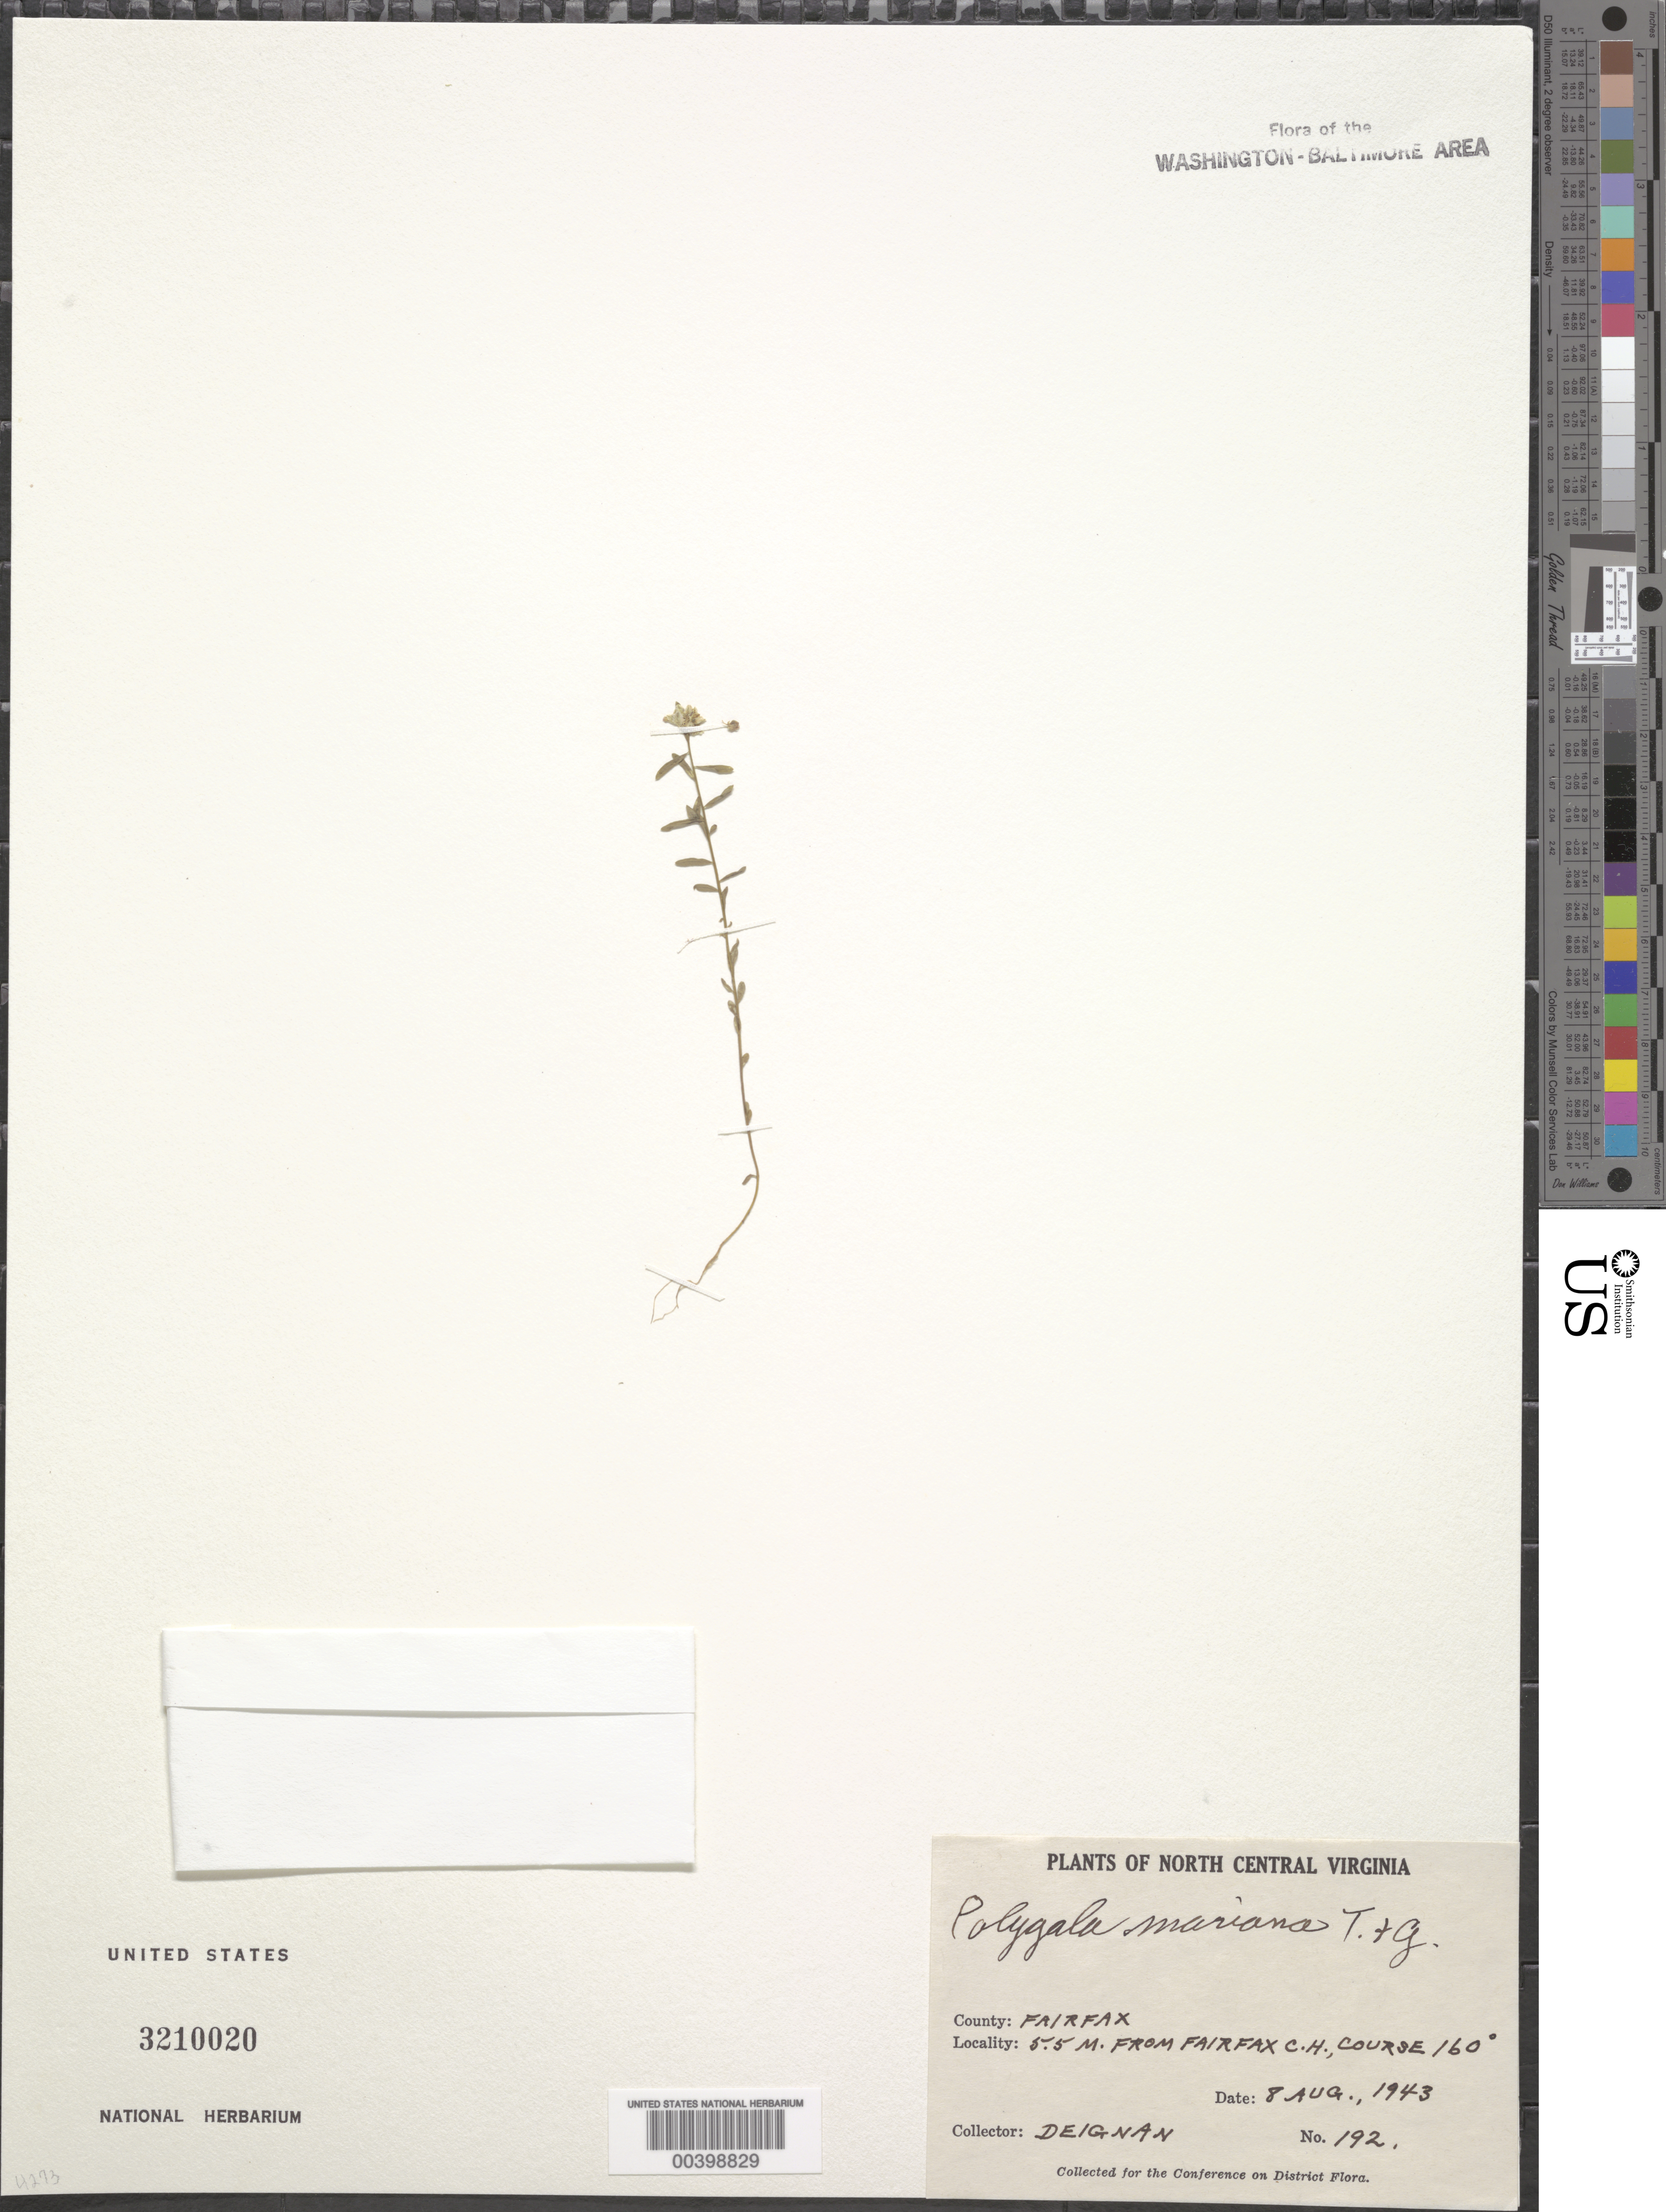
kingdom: Plantae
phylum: Tracheophyta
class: Magnoliopsida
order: Fabales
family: Polygalaceae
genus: Polygala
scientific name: Polygala mariana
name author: Mill.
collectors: H. Deignan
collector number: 169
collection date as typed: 08 Aug 1943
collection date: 1943-08-08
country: United States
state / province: Virginia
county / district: Fairfax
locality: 5.5 Mi from Fairfax County Court House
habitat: In gravel of road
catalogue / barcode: US 3210020